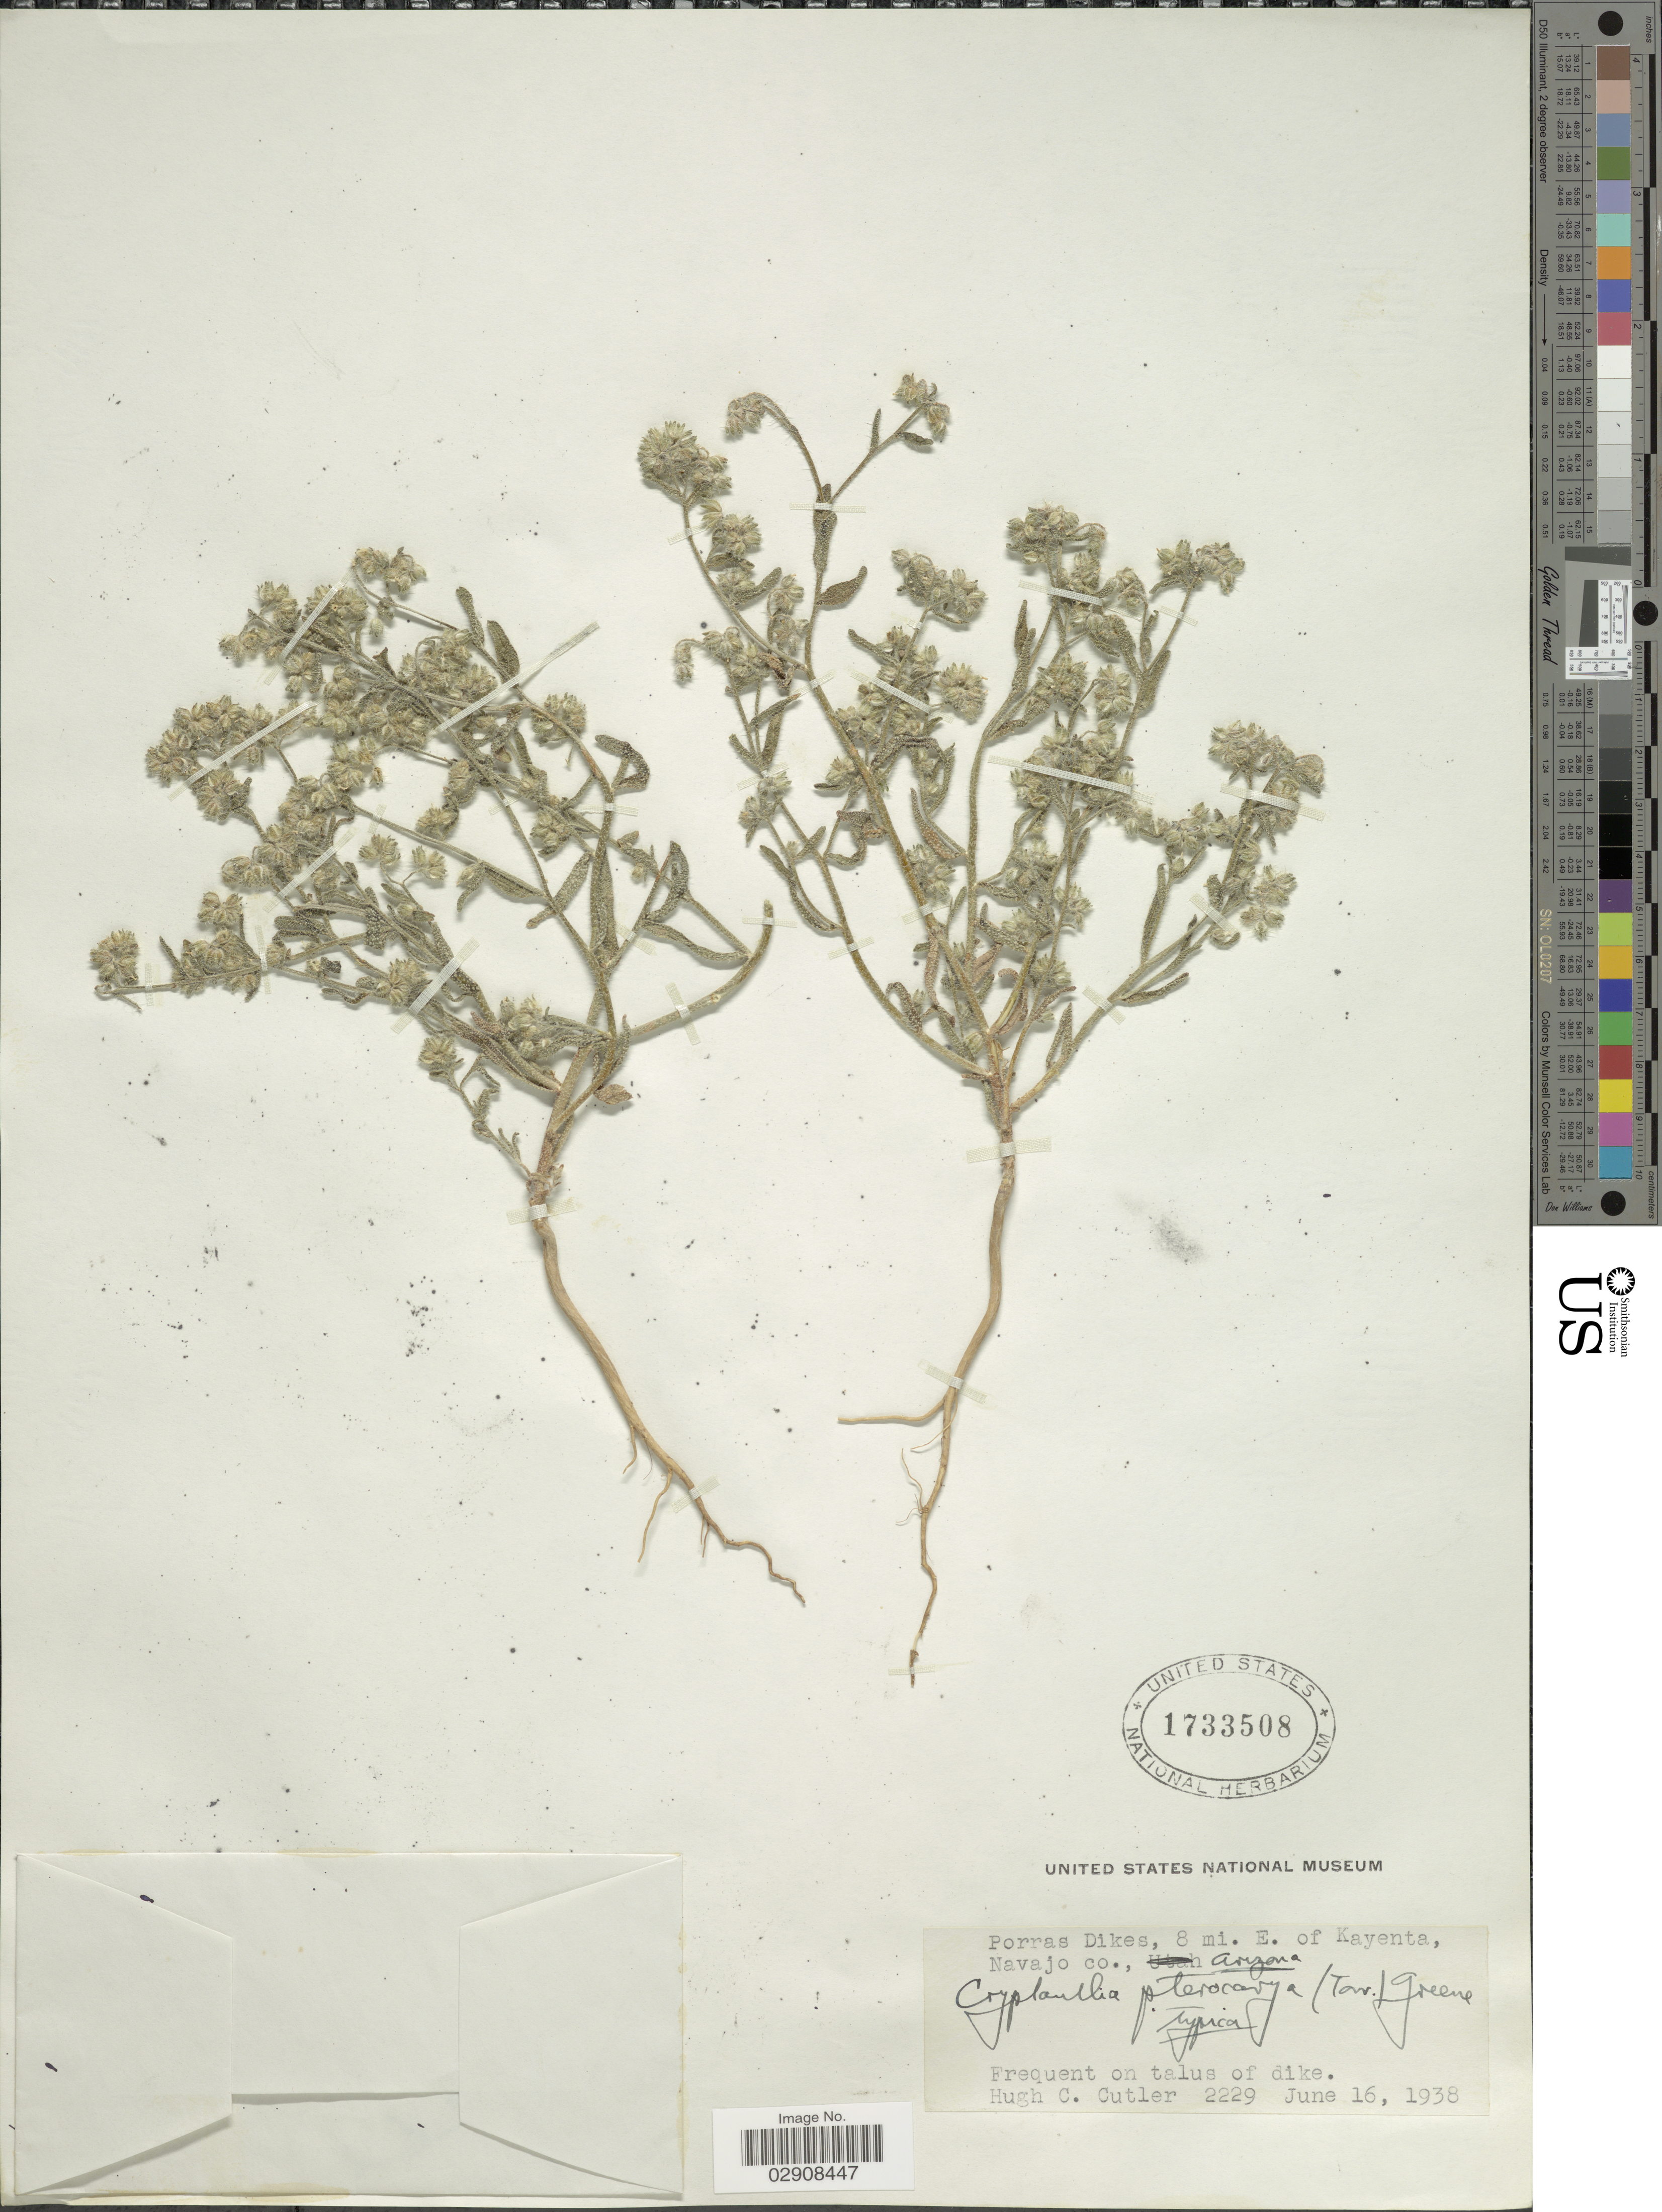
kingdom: Plantae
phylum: Tracheophyta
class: Magnoliopsida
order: Boraginales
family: Boraginaceae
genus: Cryptantha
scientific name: Cryptantha pterocarya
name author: (Torr.) Greene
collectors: H. C. Cutler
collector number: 2229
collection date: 1938-06-16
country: United States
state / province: Arizona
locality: Porras Dikes, 8 mi. E. of Kayenta, Navajo co.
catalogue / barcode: US 1733508